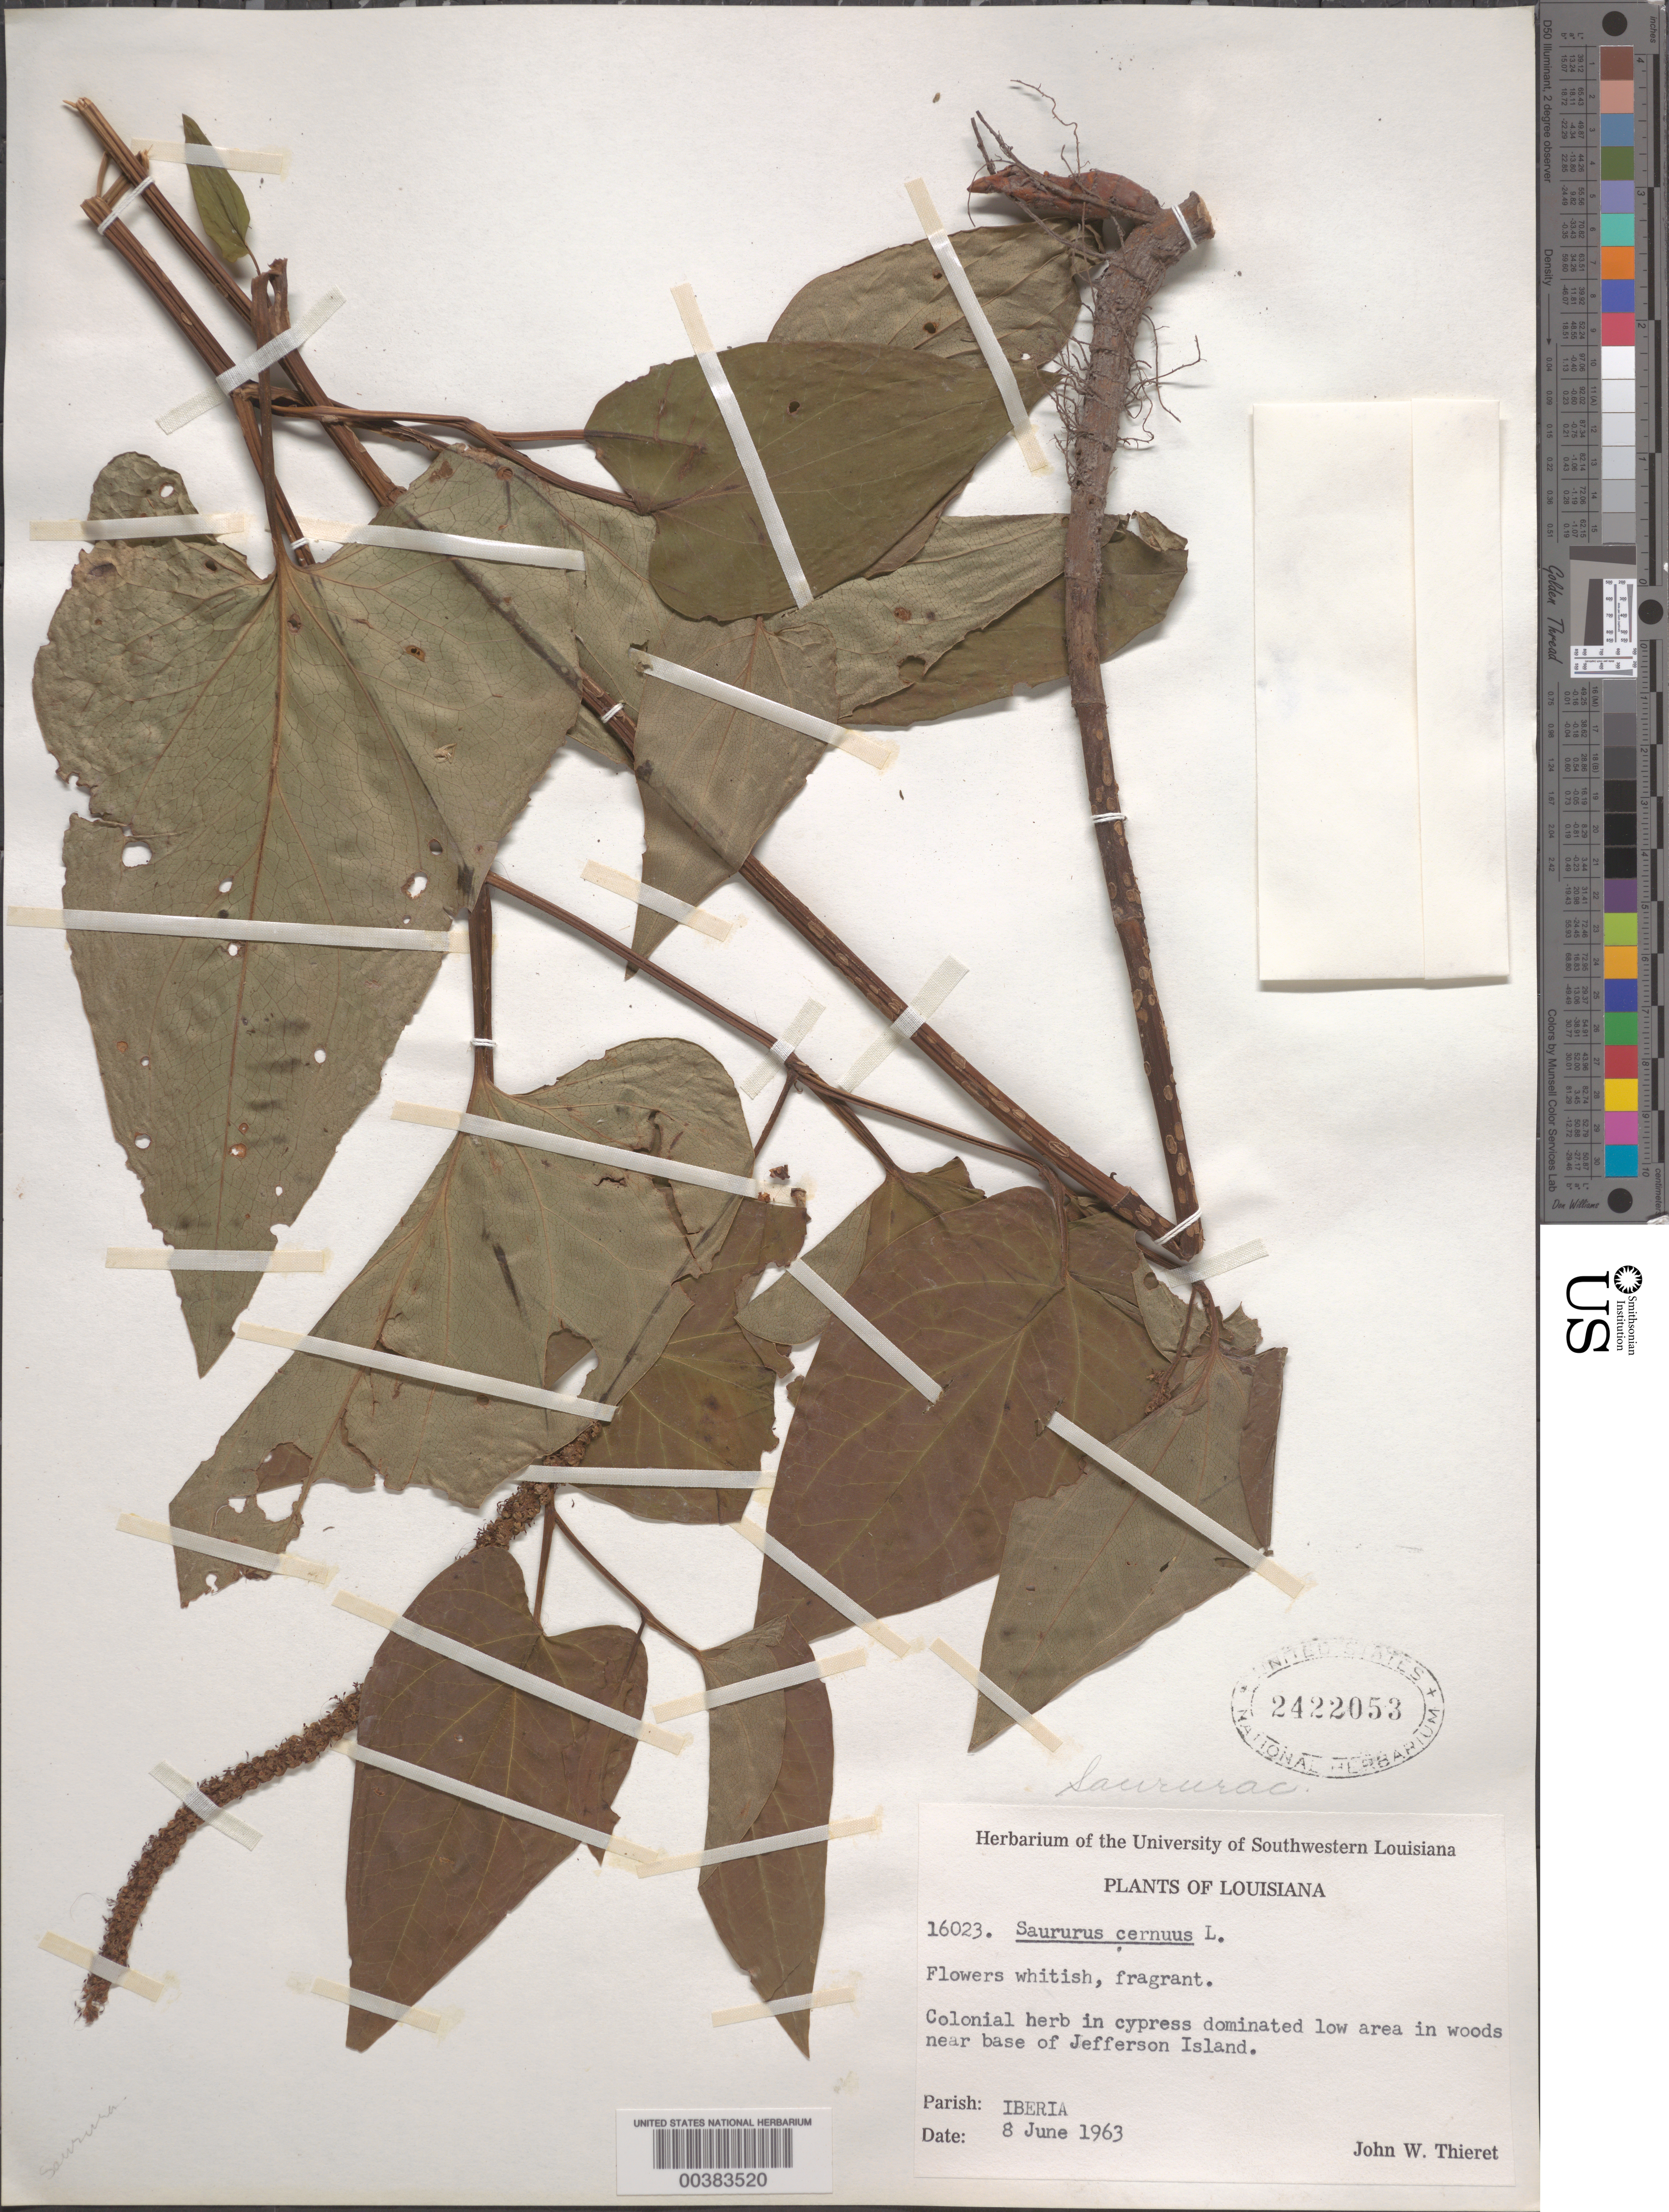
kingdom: Plantae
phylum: Tracheophyta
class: Magnoliopsida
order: Piperales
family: Saururaceae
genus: Saururus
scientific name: Saururus cernuus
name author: L.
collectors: J. W. Thieret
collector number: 16023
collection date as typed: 08 Jun 1963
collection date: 1963-06-08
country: United States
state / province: Louisiana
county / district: Iberia Parish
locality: Jefferson i.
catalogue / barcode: US 2422053